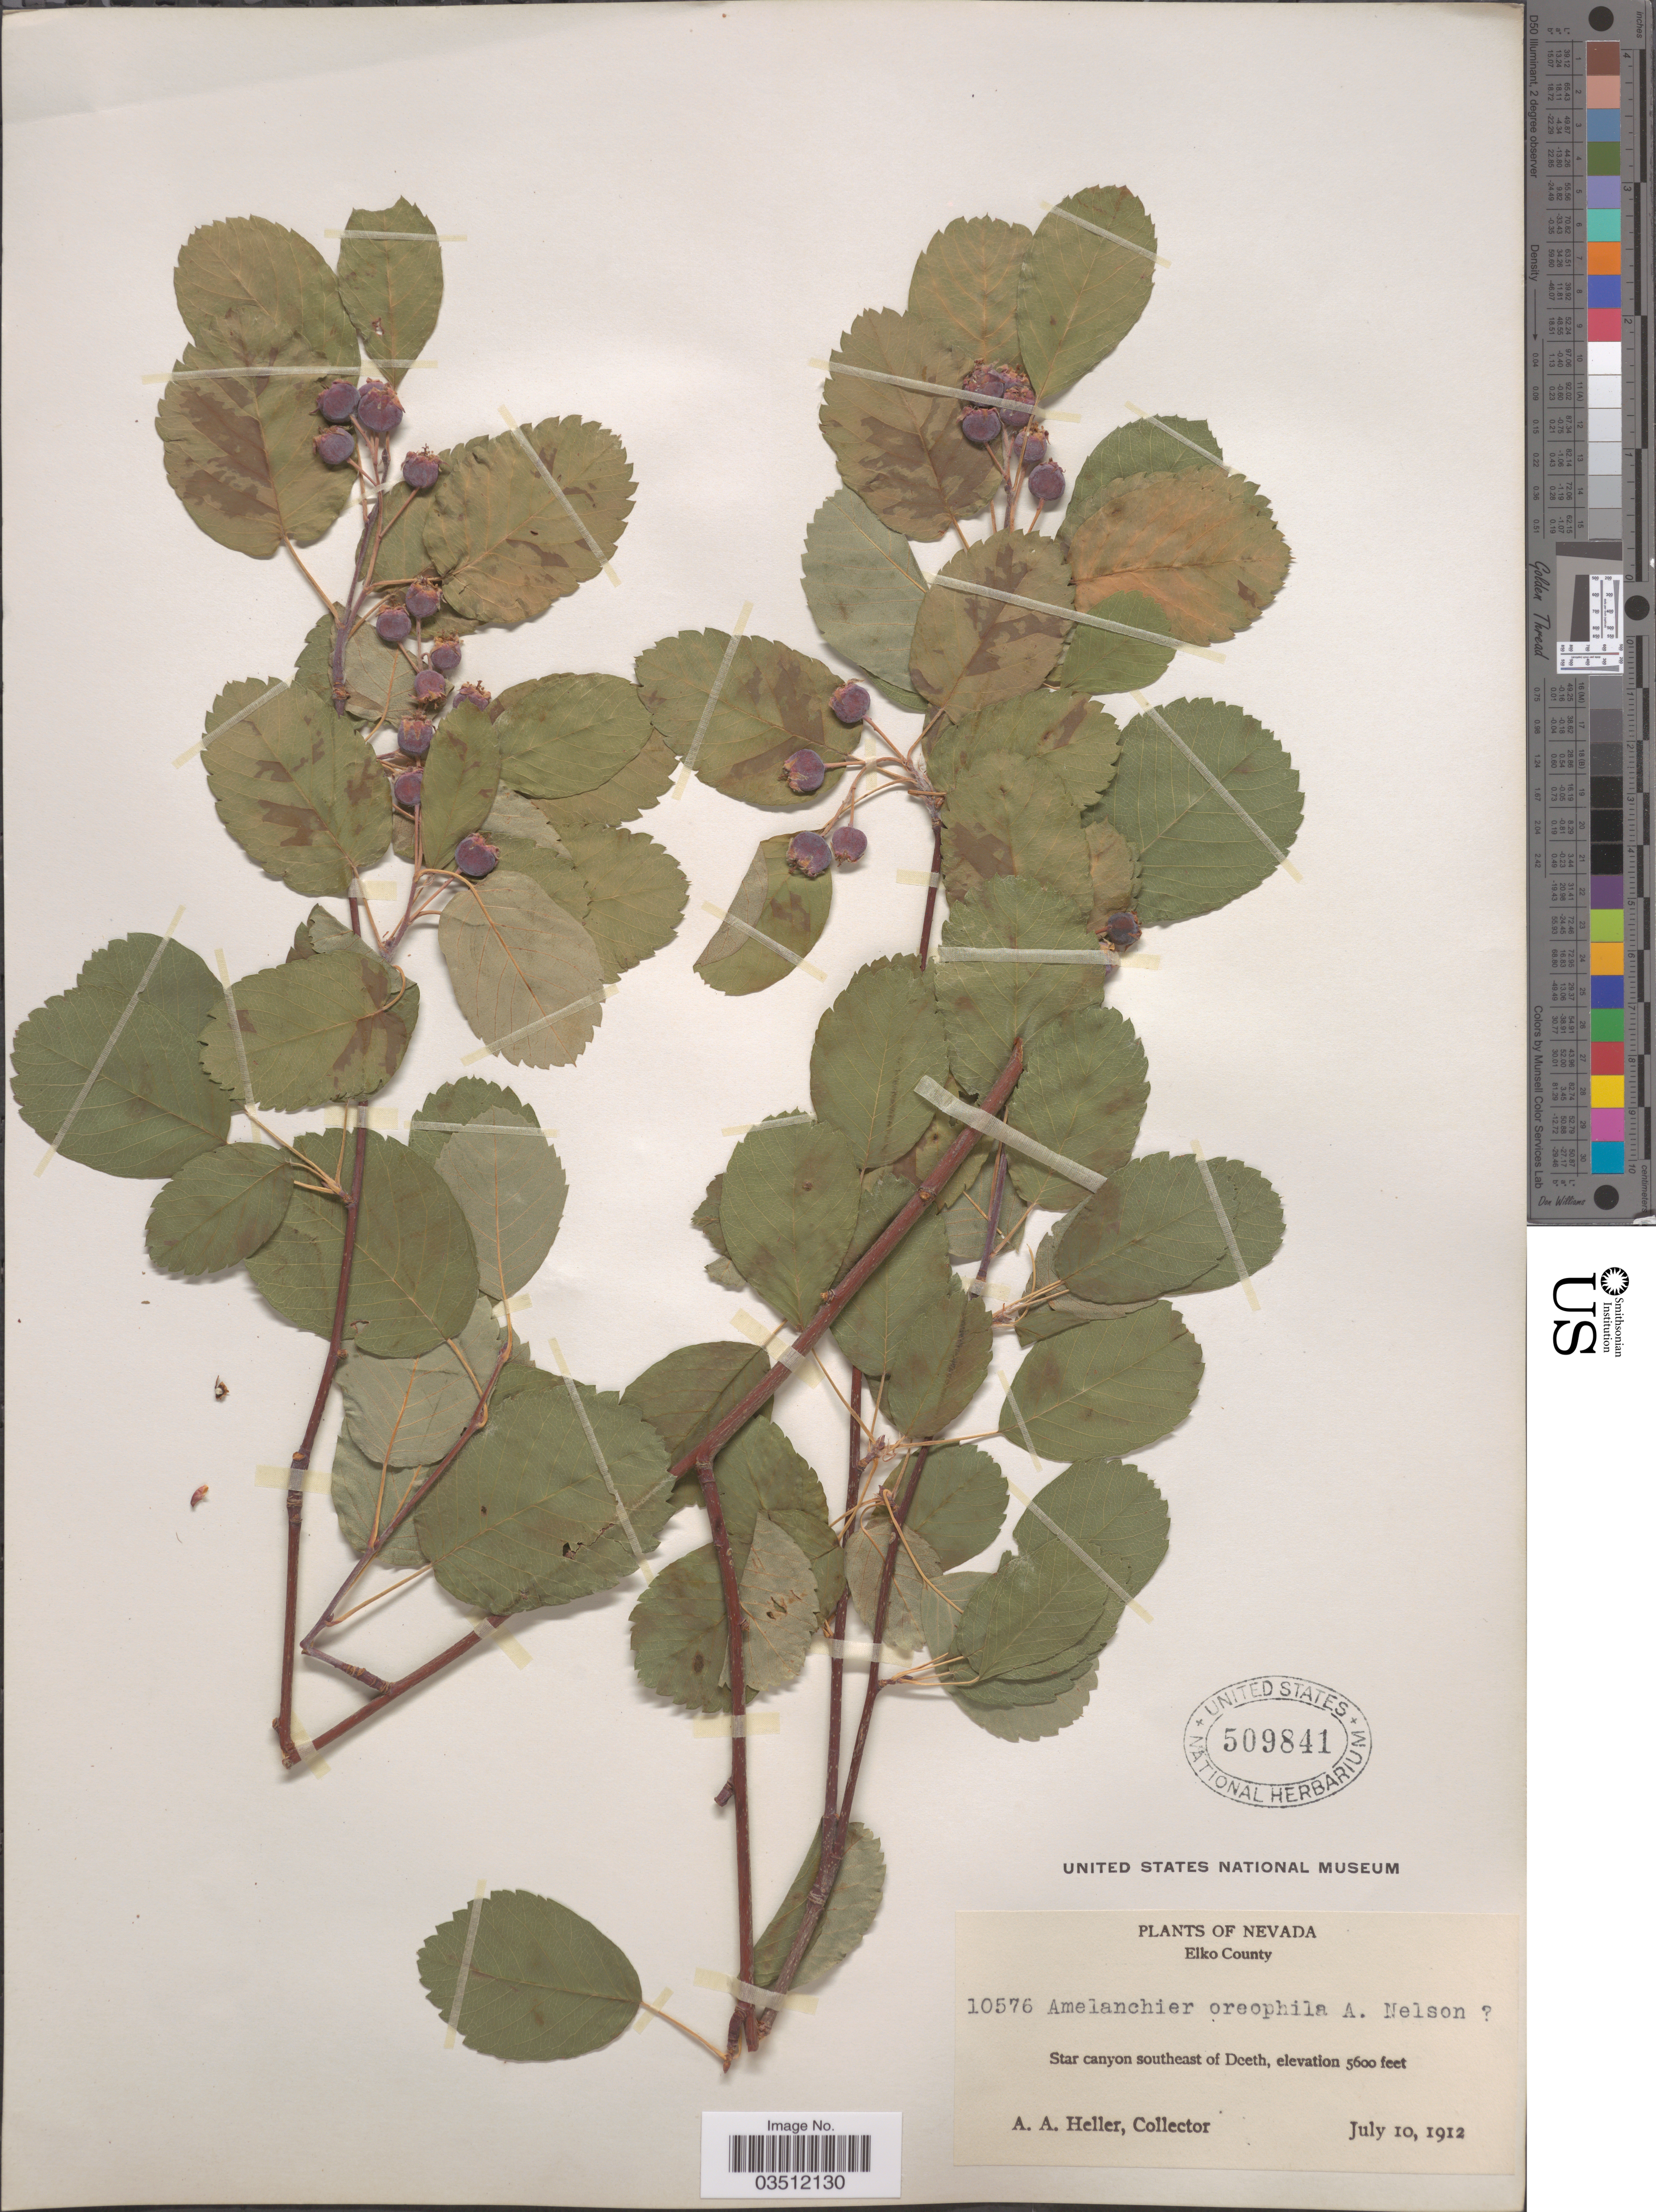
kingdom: Plantae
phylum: Tracheophyta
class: Magnoliopsida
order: Rosales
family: Rosaceae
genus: Amelanchier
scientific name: Amelanchier florida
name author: Lindl.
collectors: A. A. Heller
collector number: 10576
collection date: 1912-07-10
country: United States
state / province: Nevada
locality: Elko County. Star canyon southeast of Deeth.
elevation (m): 1707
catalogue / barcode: US 509841